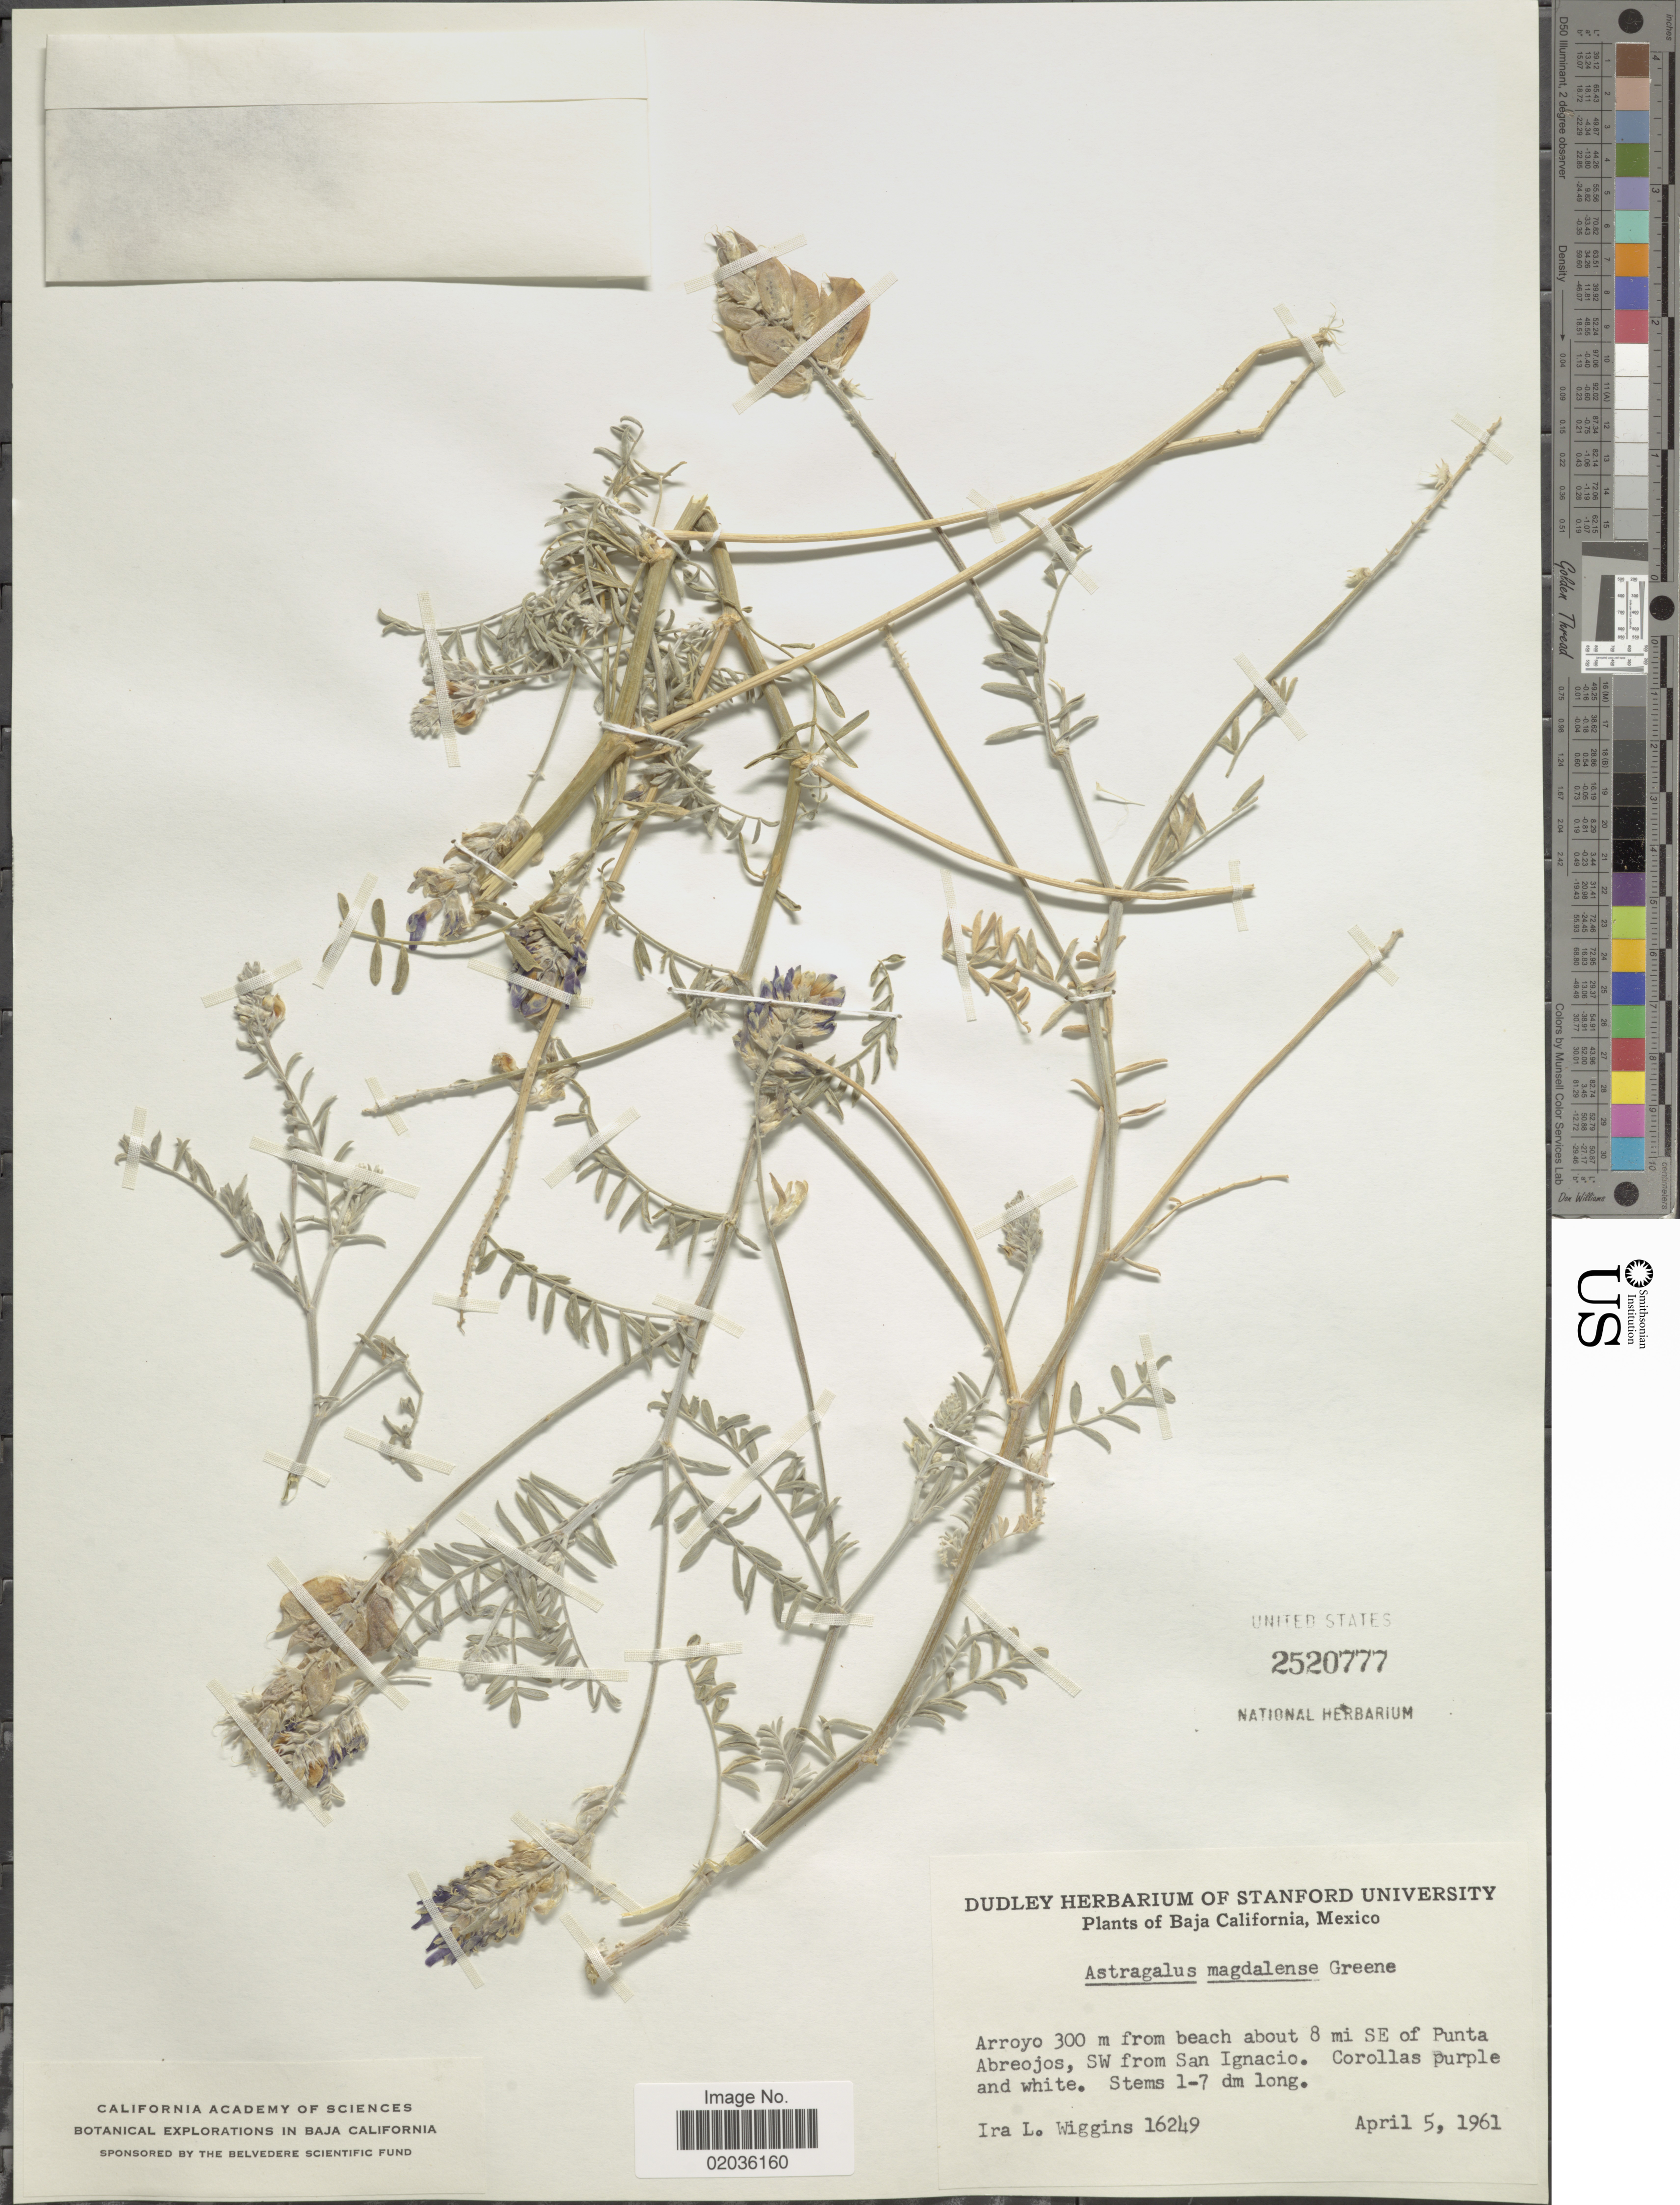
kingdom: Plantae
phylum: Tracheophyta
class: Magnoliopsida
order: Fabales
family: Fabaceae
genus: Astragalus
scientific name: Astragalus magdalenae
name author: Greene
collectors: I. L. Wiggins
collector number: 16249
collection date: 1961-04-05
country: Mexico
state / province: Baja California Sur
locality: Arroyo 300 m from beach about 8 mi SE of Punta Abrejos, SW from San Ignacio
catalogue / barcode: US 2520777